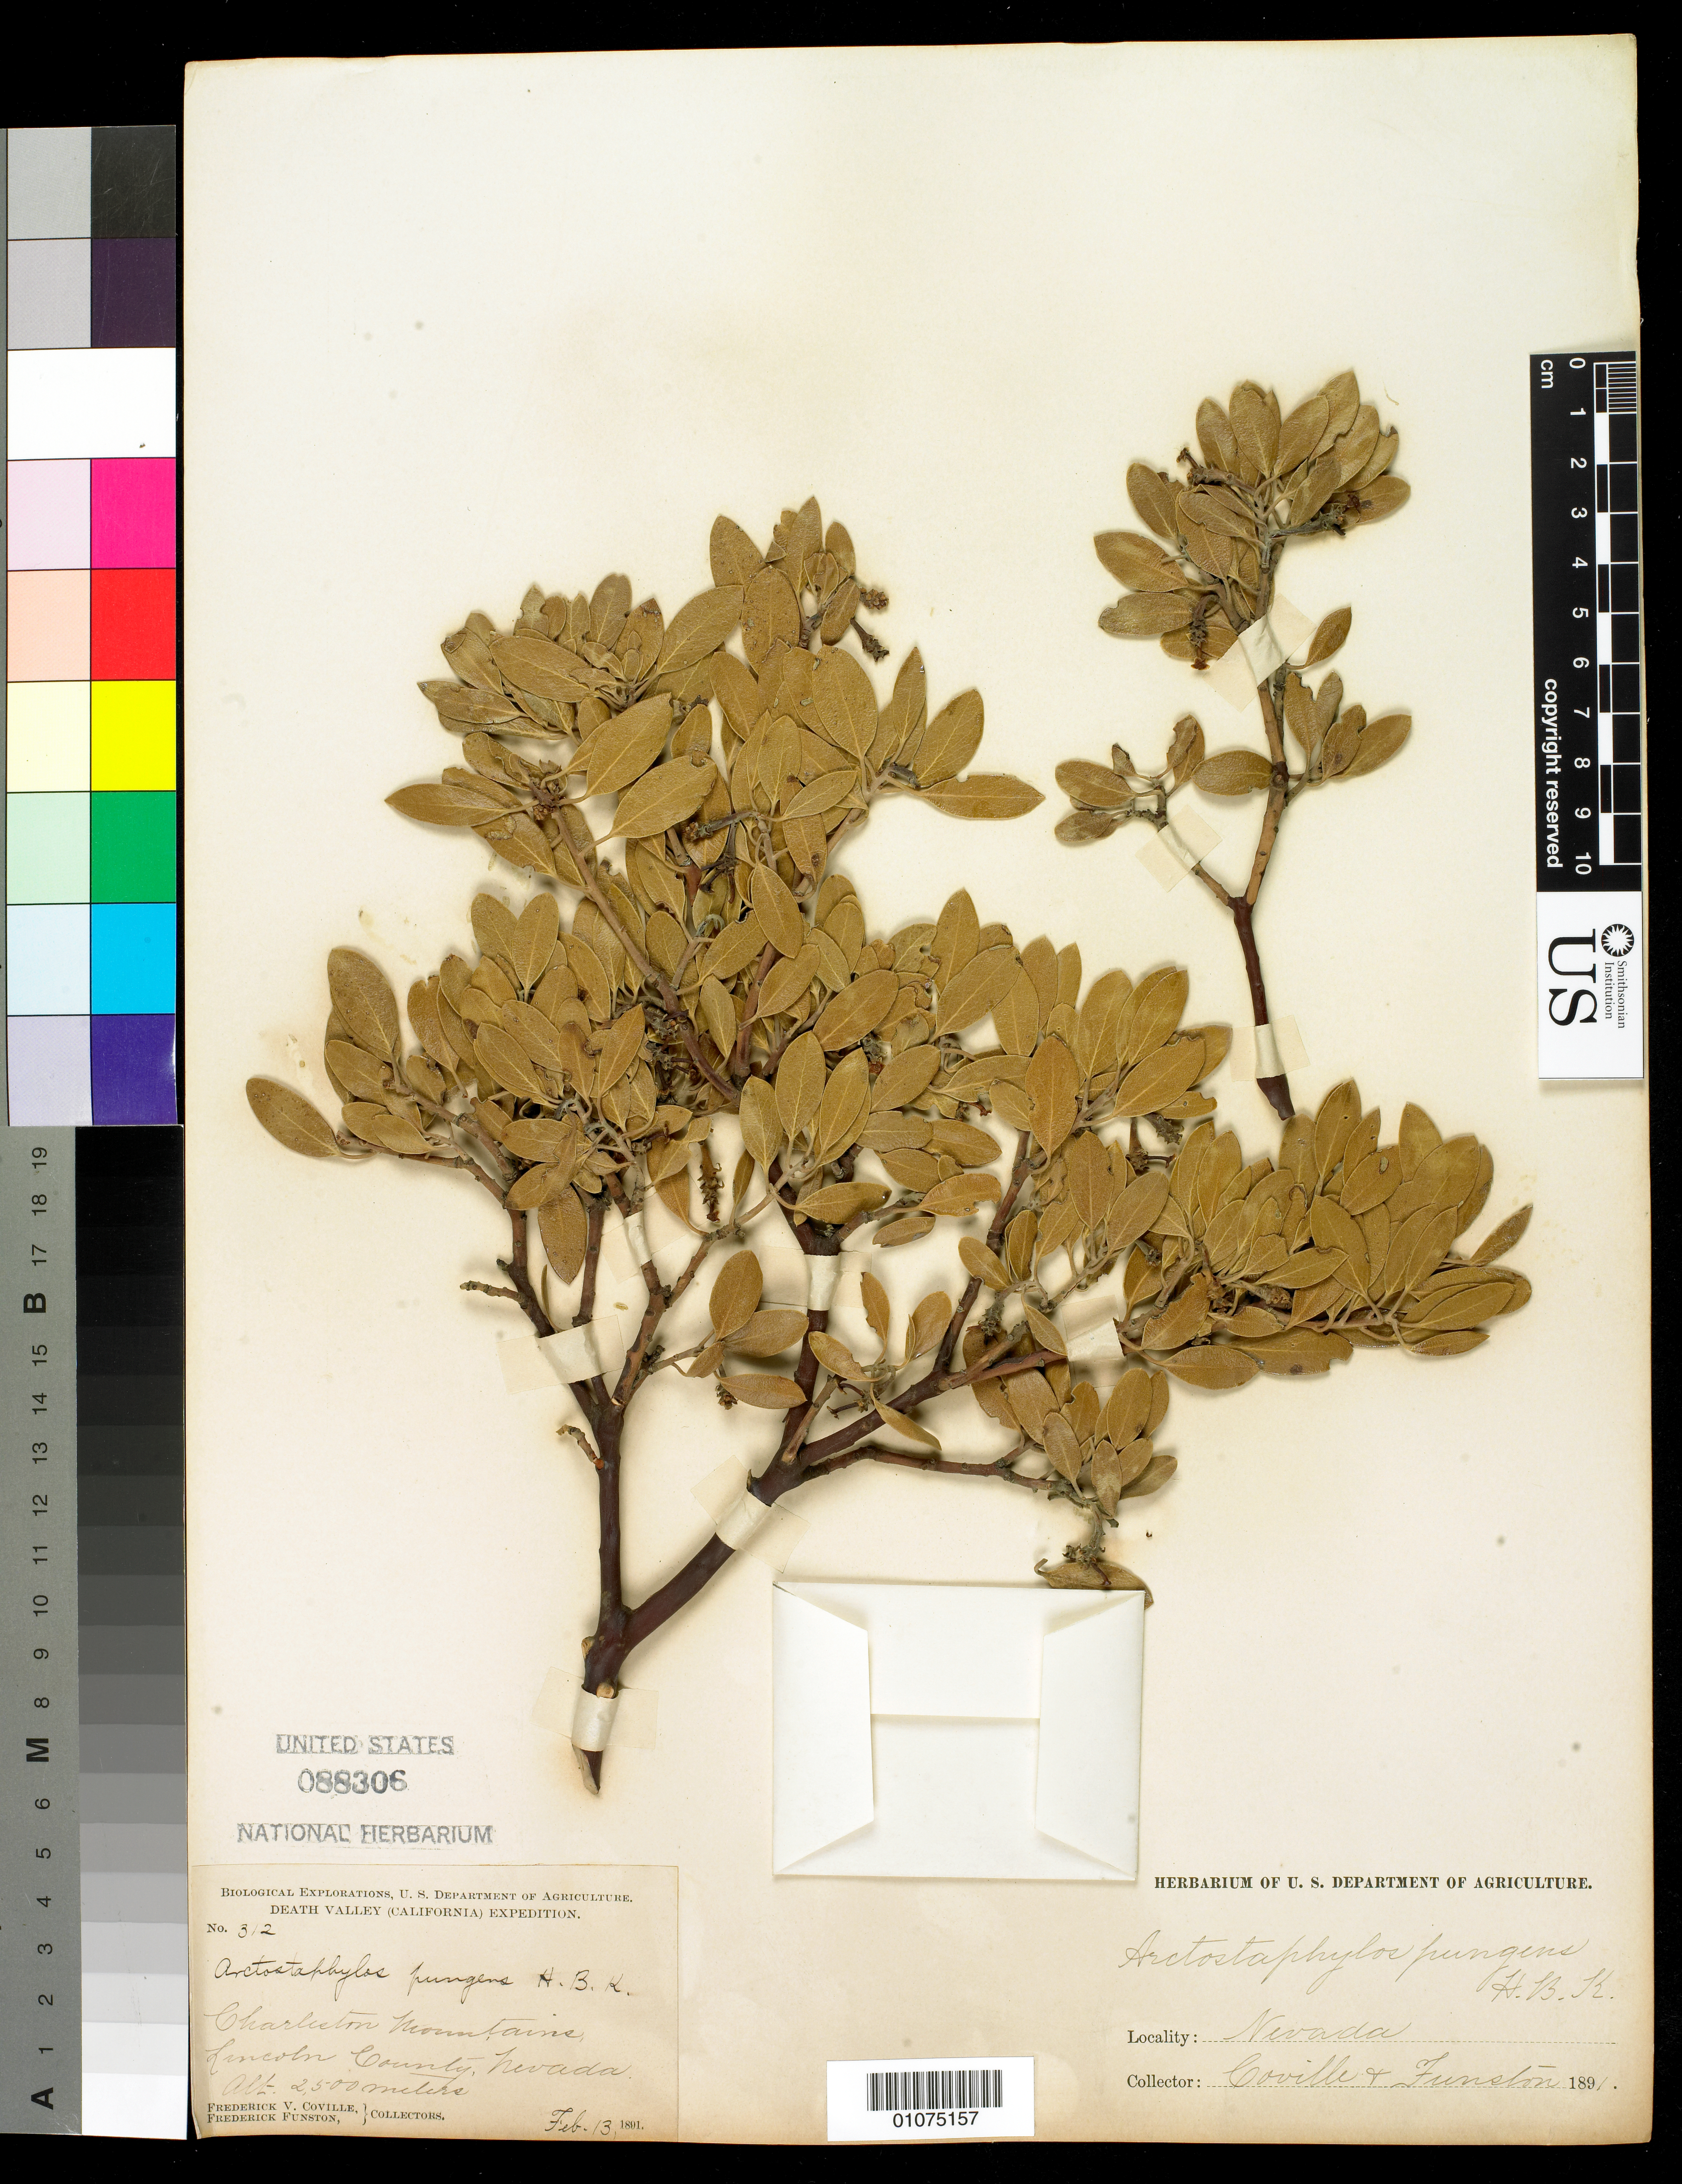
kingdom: Plantae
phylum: Tracheophyta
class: Magnoliopsida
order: Ericales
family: Ericaceae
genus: Arctostaphylos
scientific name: Arctostaphylos pungens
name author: Kunth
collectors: F. V. Coville & F. Funston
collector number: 312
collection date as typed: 13 Feb 1891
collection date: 1891-02-13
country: United States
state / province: Nevada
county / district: Lincoln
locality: Charleston Mts.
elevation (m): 2500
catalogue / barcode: US 88306